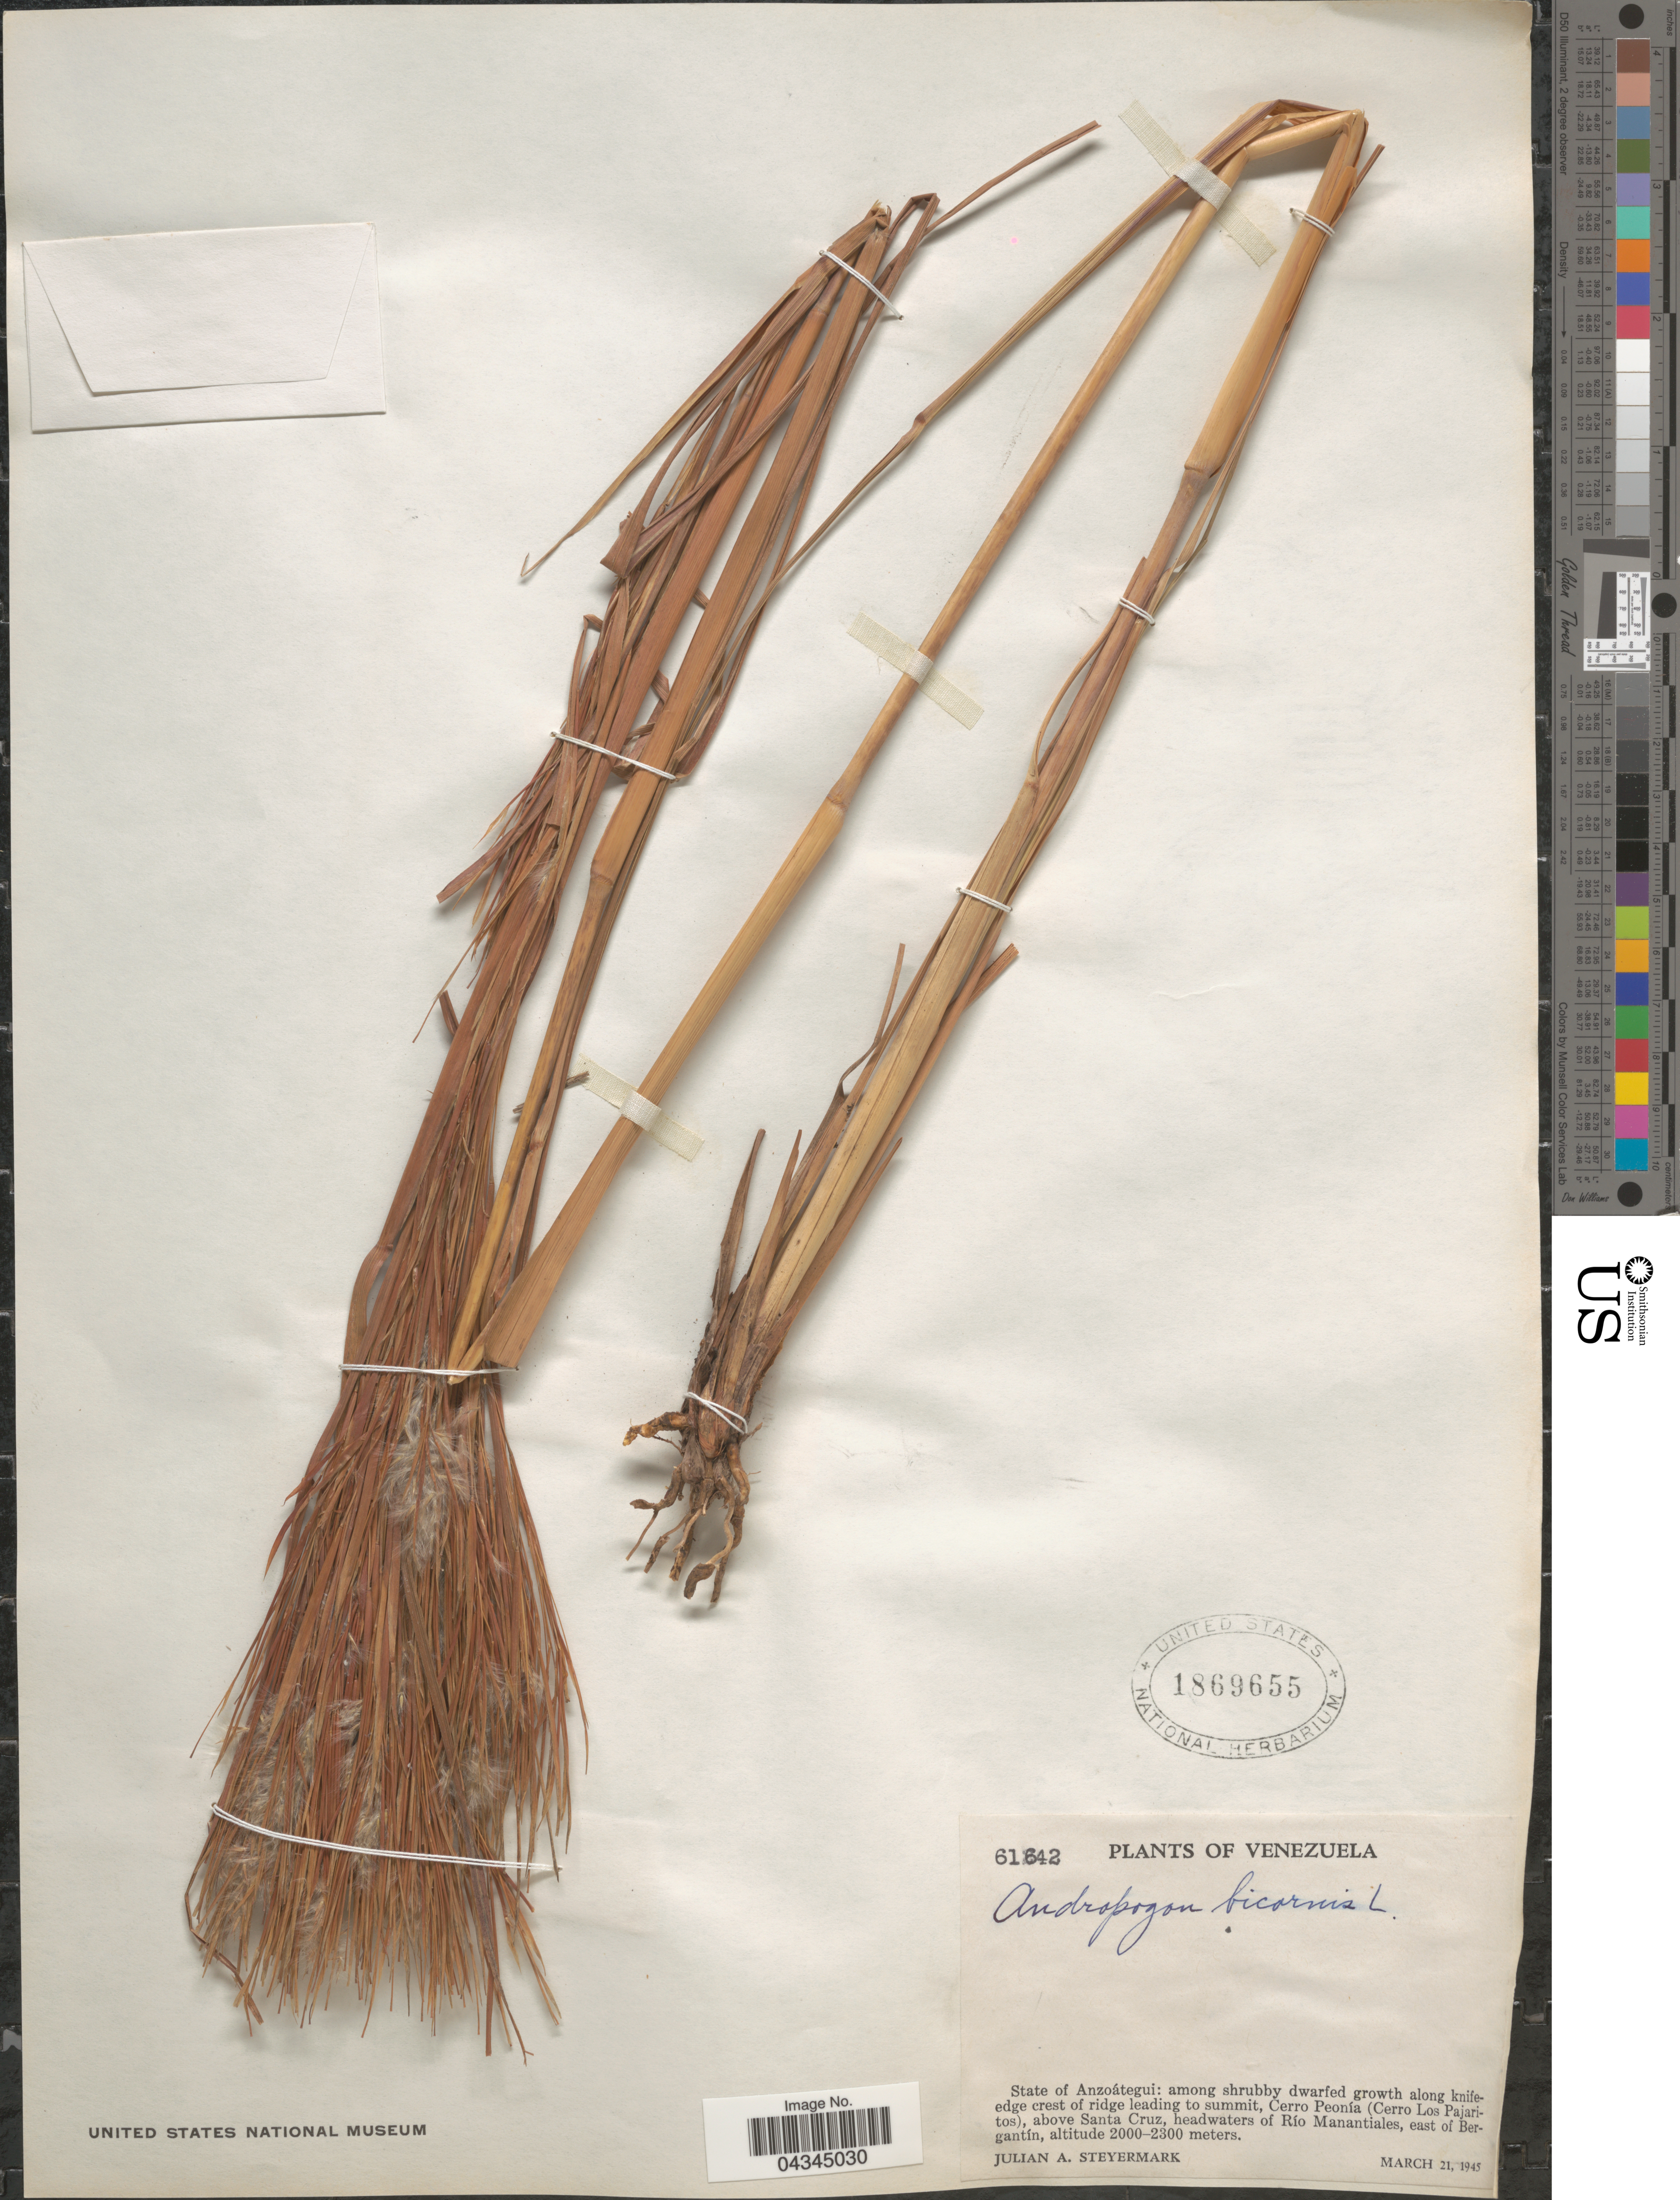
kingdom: Plantae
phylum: Tracheophyta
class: Liliopsida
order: Poales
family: Poaceae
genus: Andropogon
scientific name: Andropogon bicornis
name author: L.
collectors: J. Steyermark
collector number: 61642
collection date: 1945-03-21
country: Venezuela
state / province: Anzoategui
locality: Among shrubby dwarfed growth along knife-edge crest of ridge leading to summit, Cerro Peonía (Cerro Los Pajaritos), above Santa Cruz, headwaters of Río Manantiales, east of Bergantín.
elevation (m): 2000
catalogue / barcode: US 1869655